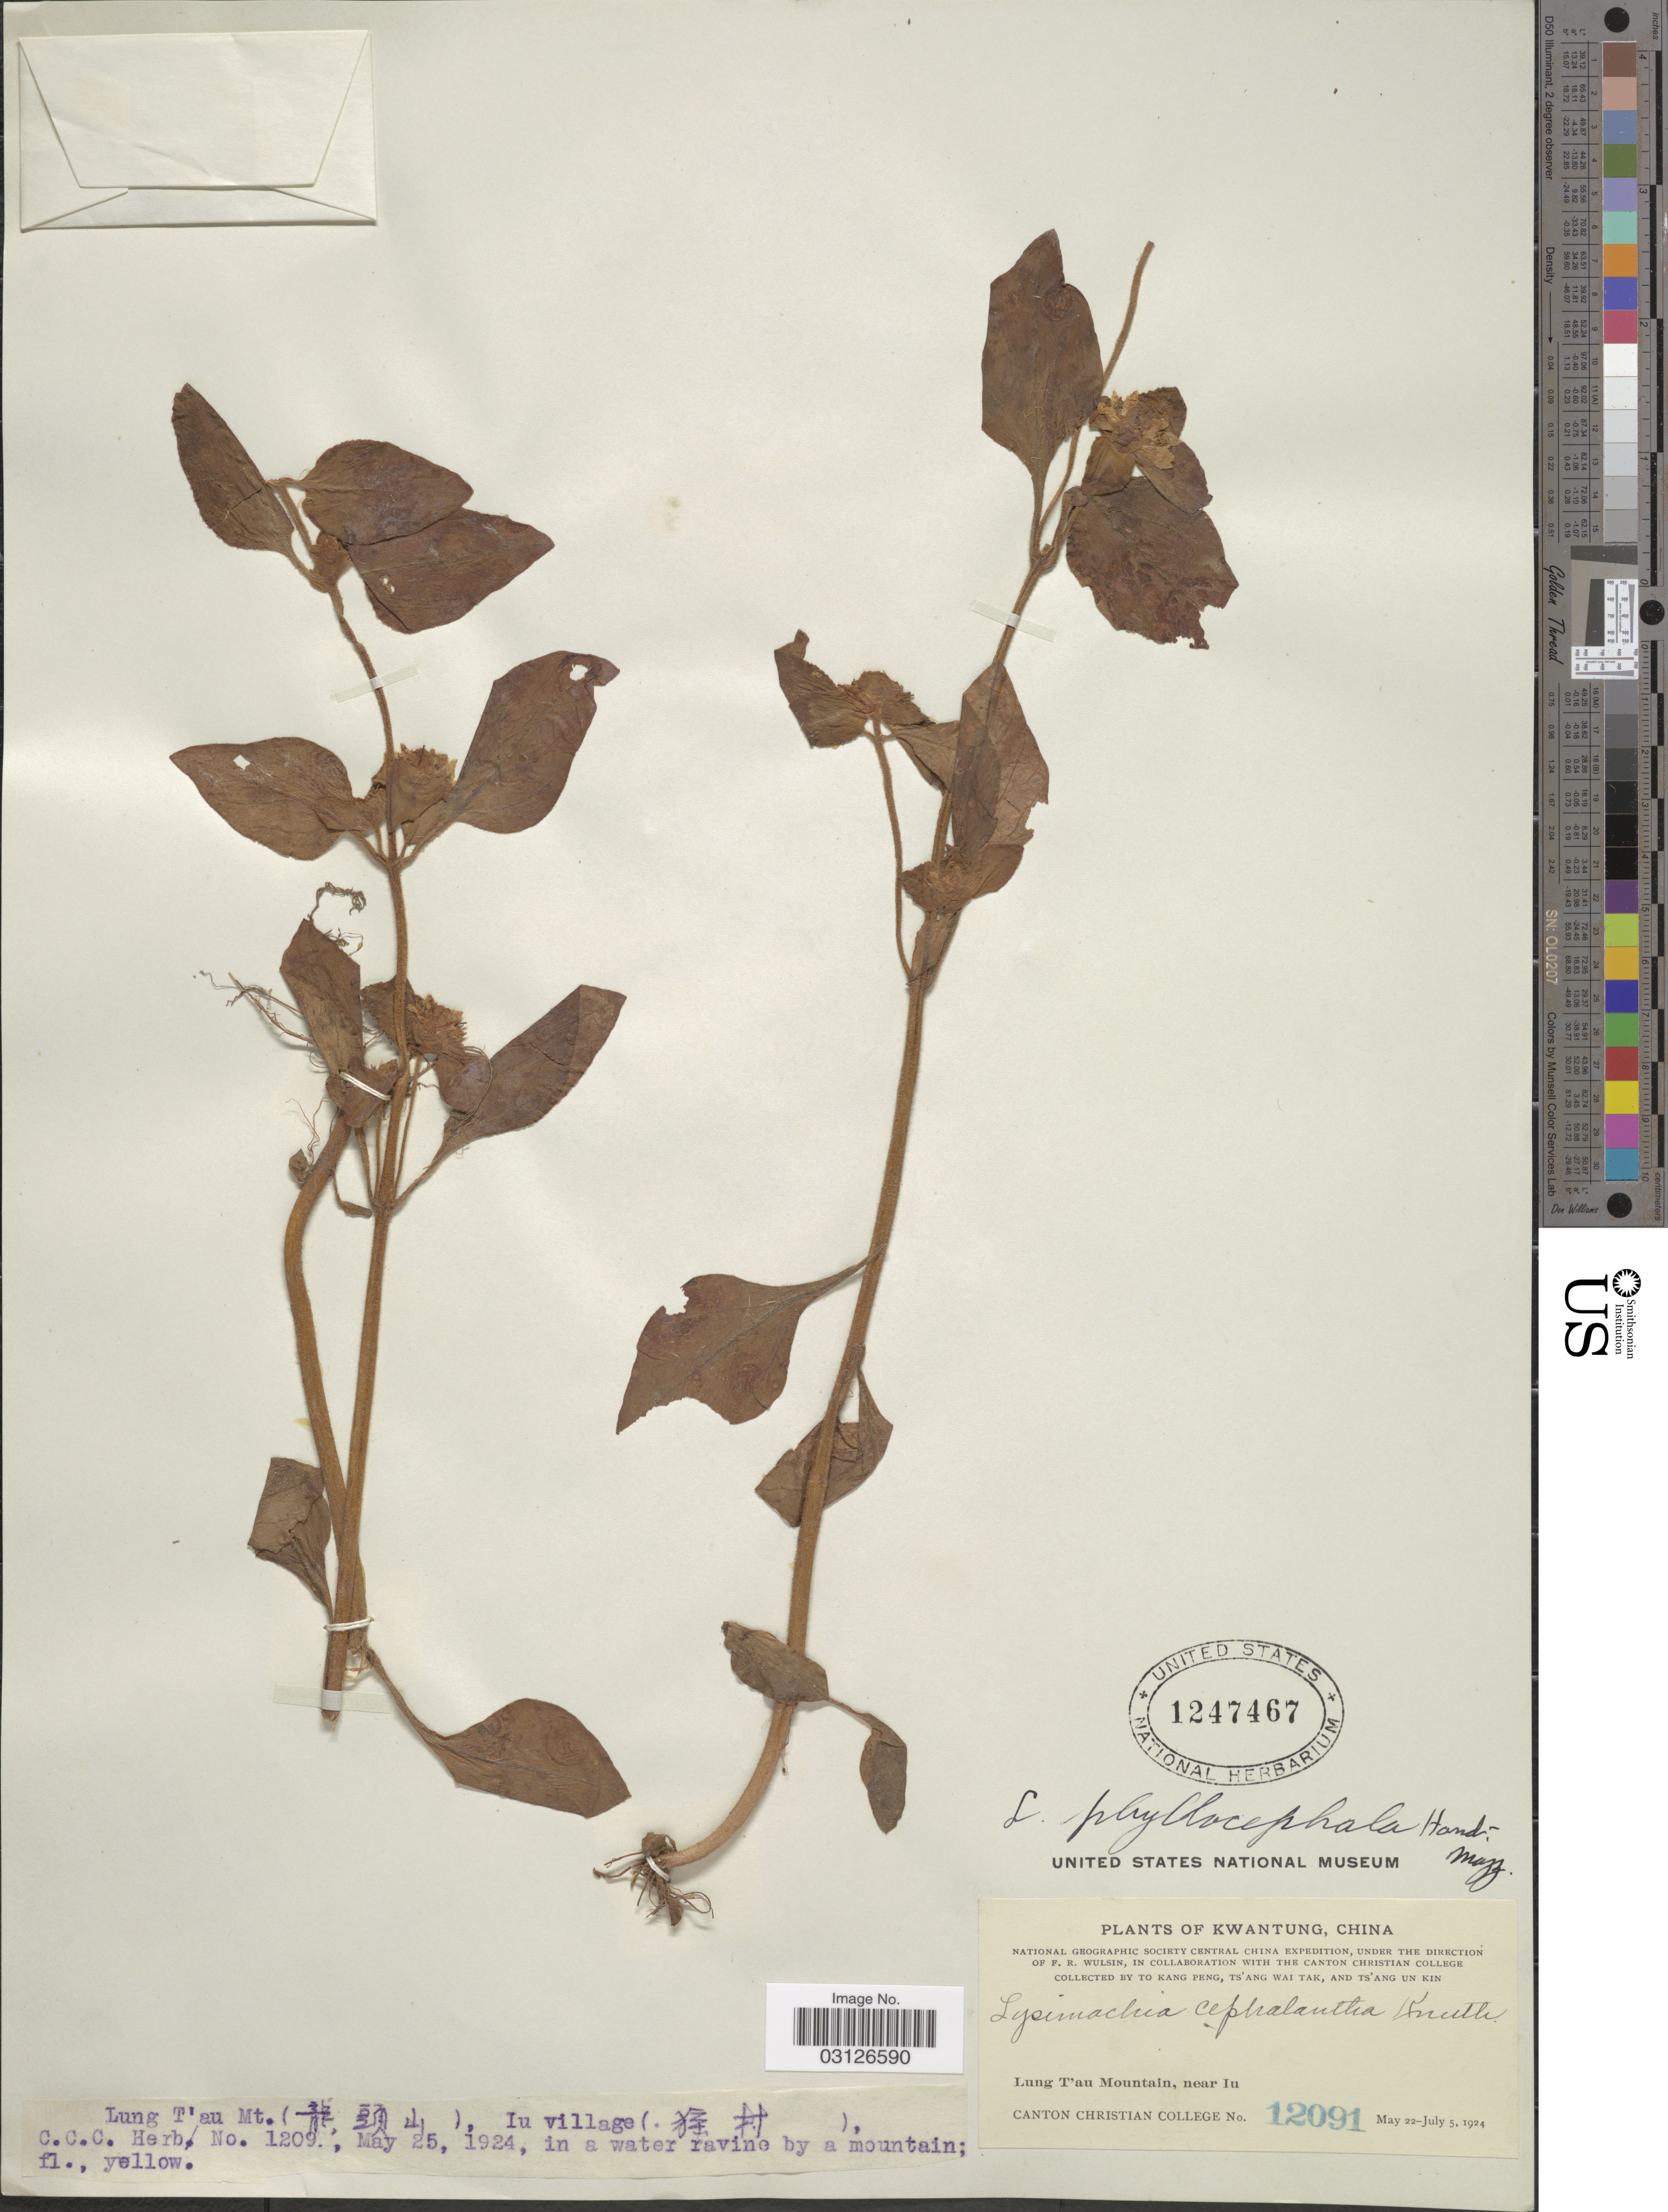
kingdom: Plantae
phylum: Tracheophyta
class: Magnoliopsida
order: Ericales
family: Primulaceae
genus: Lysimachia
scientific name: Lysimachia phyllocephala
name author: Hand.-Mazz.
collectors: Kang Peng To, W. T. Tsang & Ts' Ang Un Kin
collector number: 12091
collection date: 1924-05-25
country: China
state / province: Guangdong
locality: Kwantung. Lung T'au Mt. (X), Iu village (X).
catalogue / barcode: US 1247467